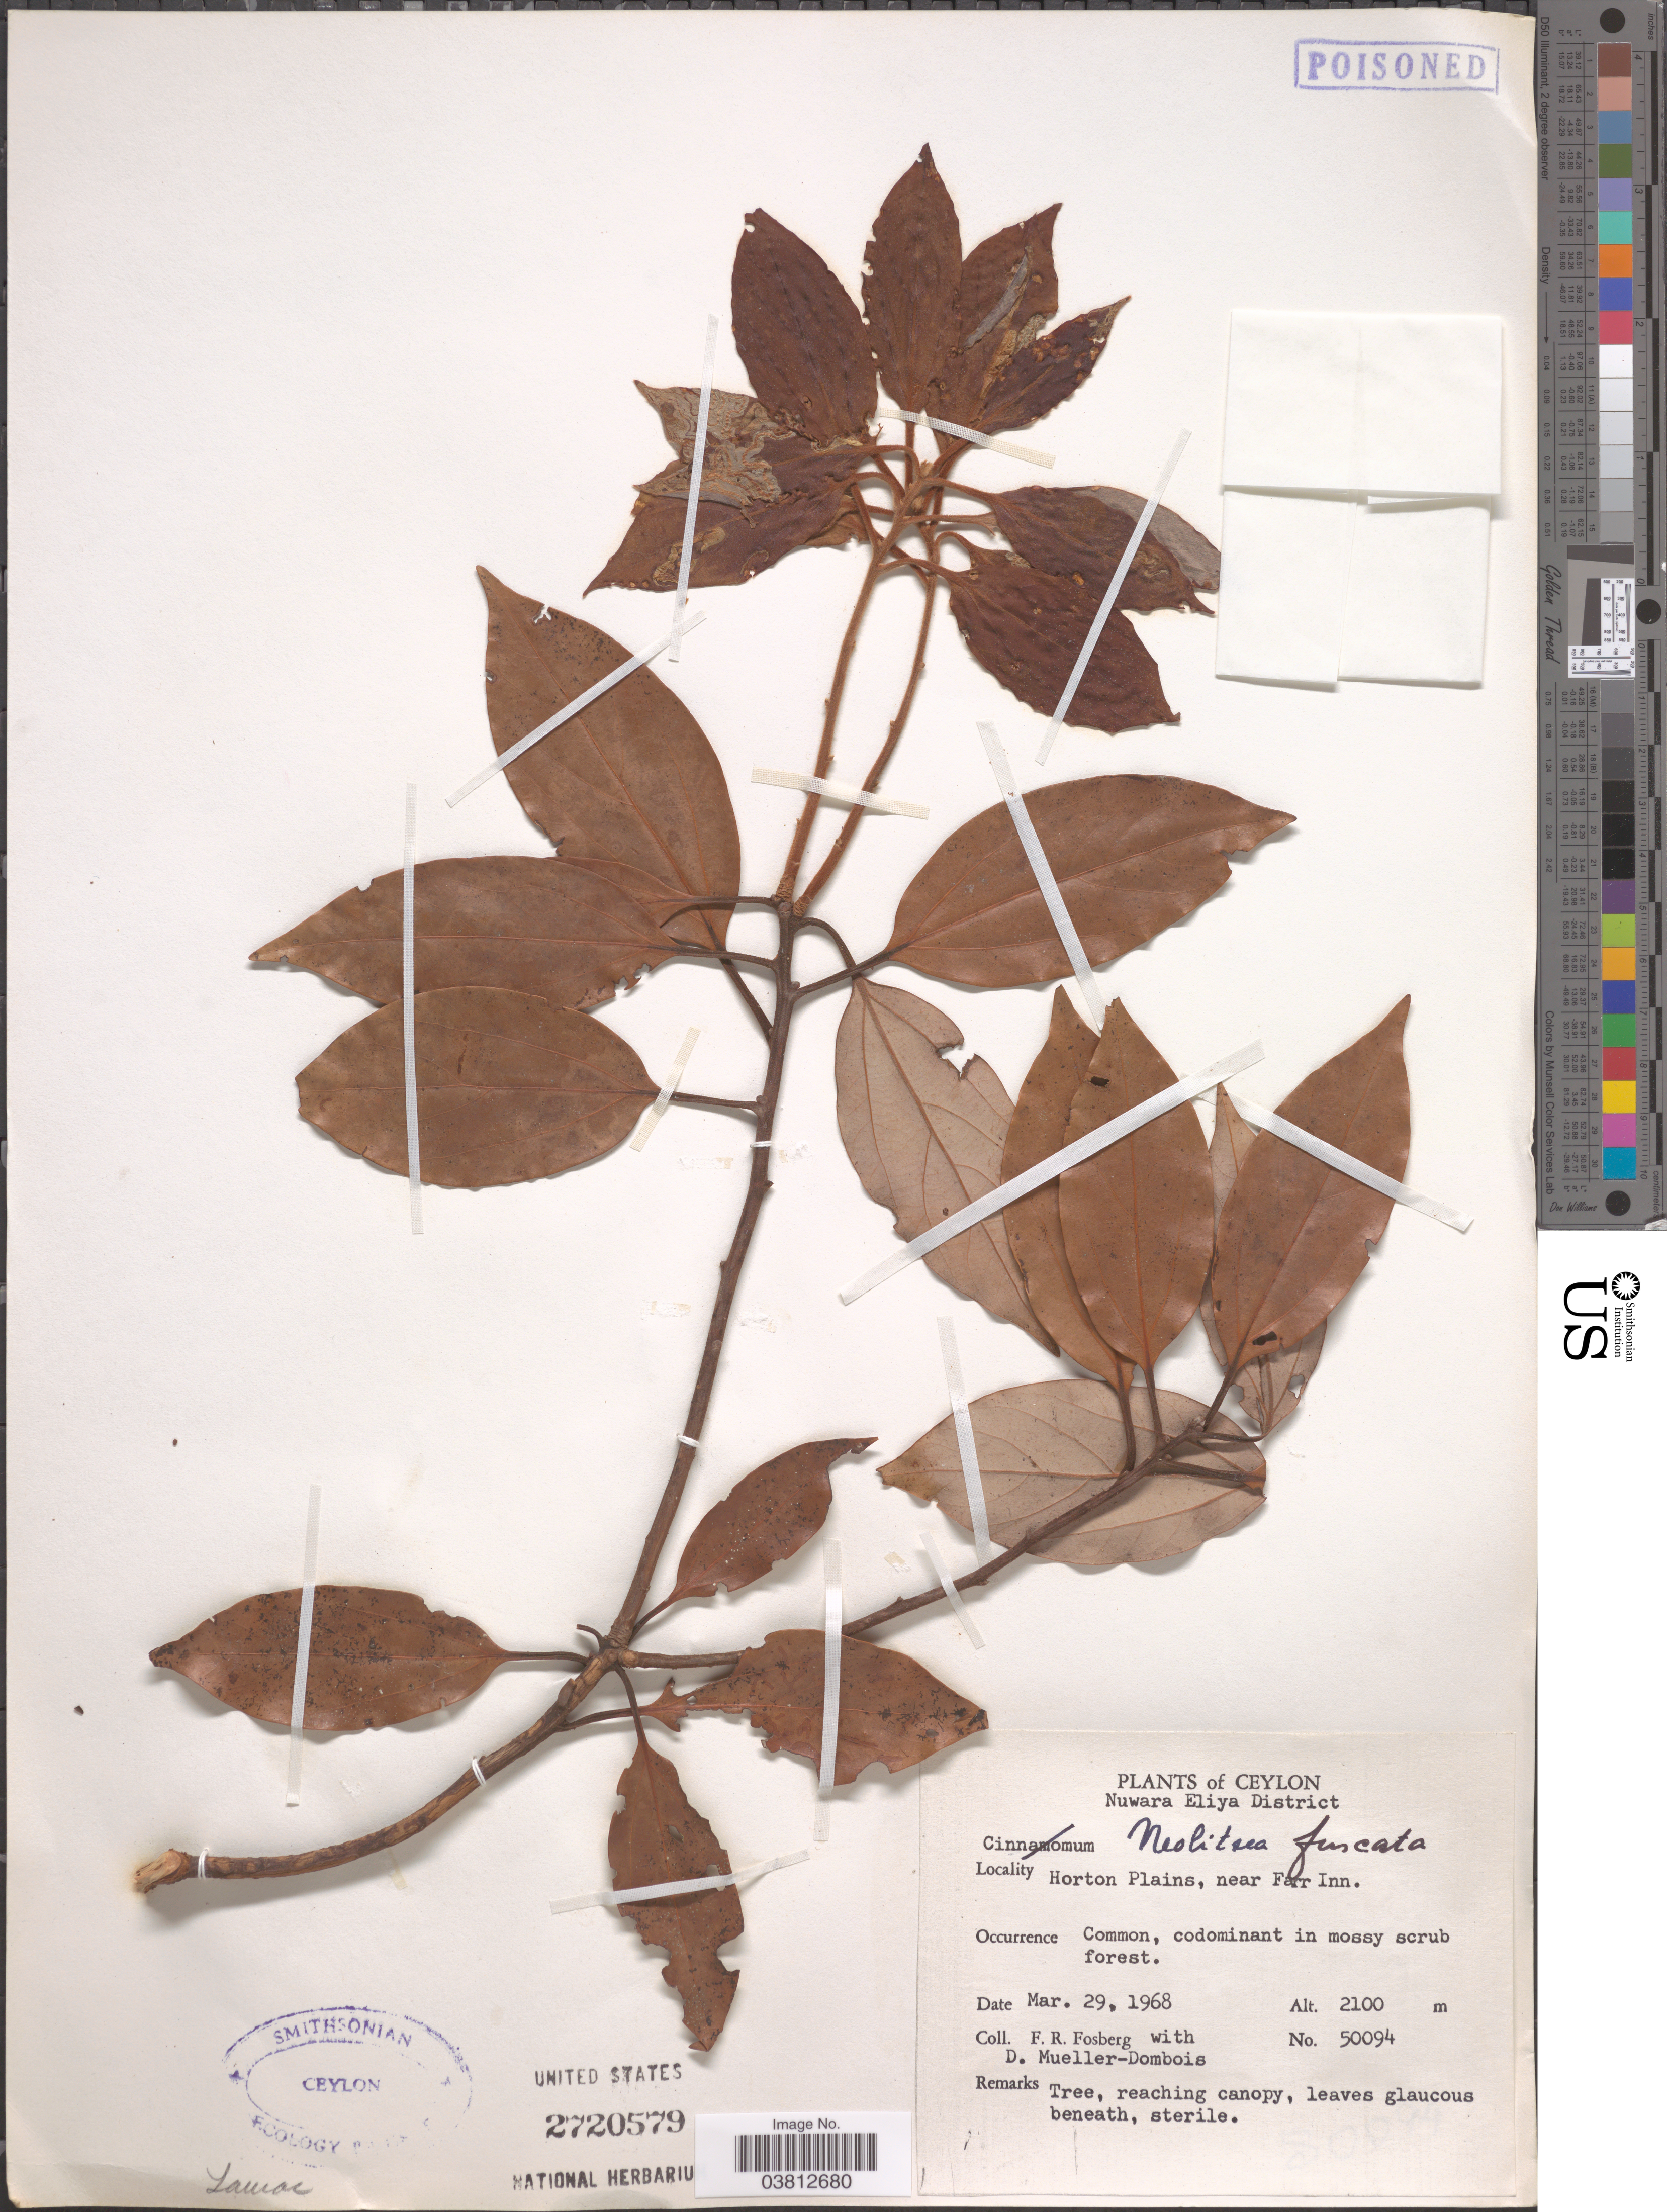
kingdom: Plantae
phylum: Tracheophyta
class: Magnoliopsida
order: Laurales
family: Lauraceae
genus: Neolitsea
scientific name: Neolitsea fuscata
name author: (Thwaites) Alston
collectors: F. R. Fosberg & D. Mueller-Dombois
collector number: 50094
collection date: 1968-03-29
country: Sri Lanka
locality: Ceylon. Nuwara Eliya District. Horton Plains, near Farr Inn.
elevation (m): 2100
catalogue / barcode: US 2720579